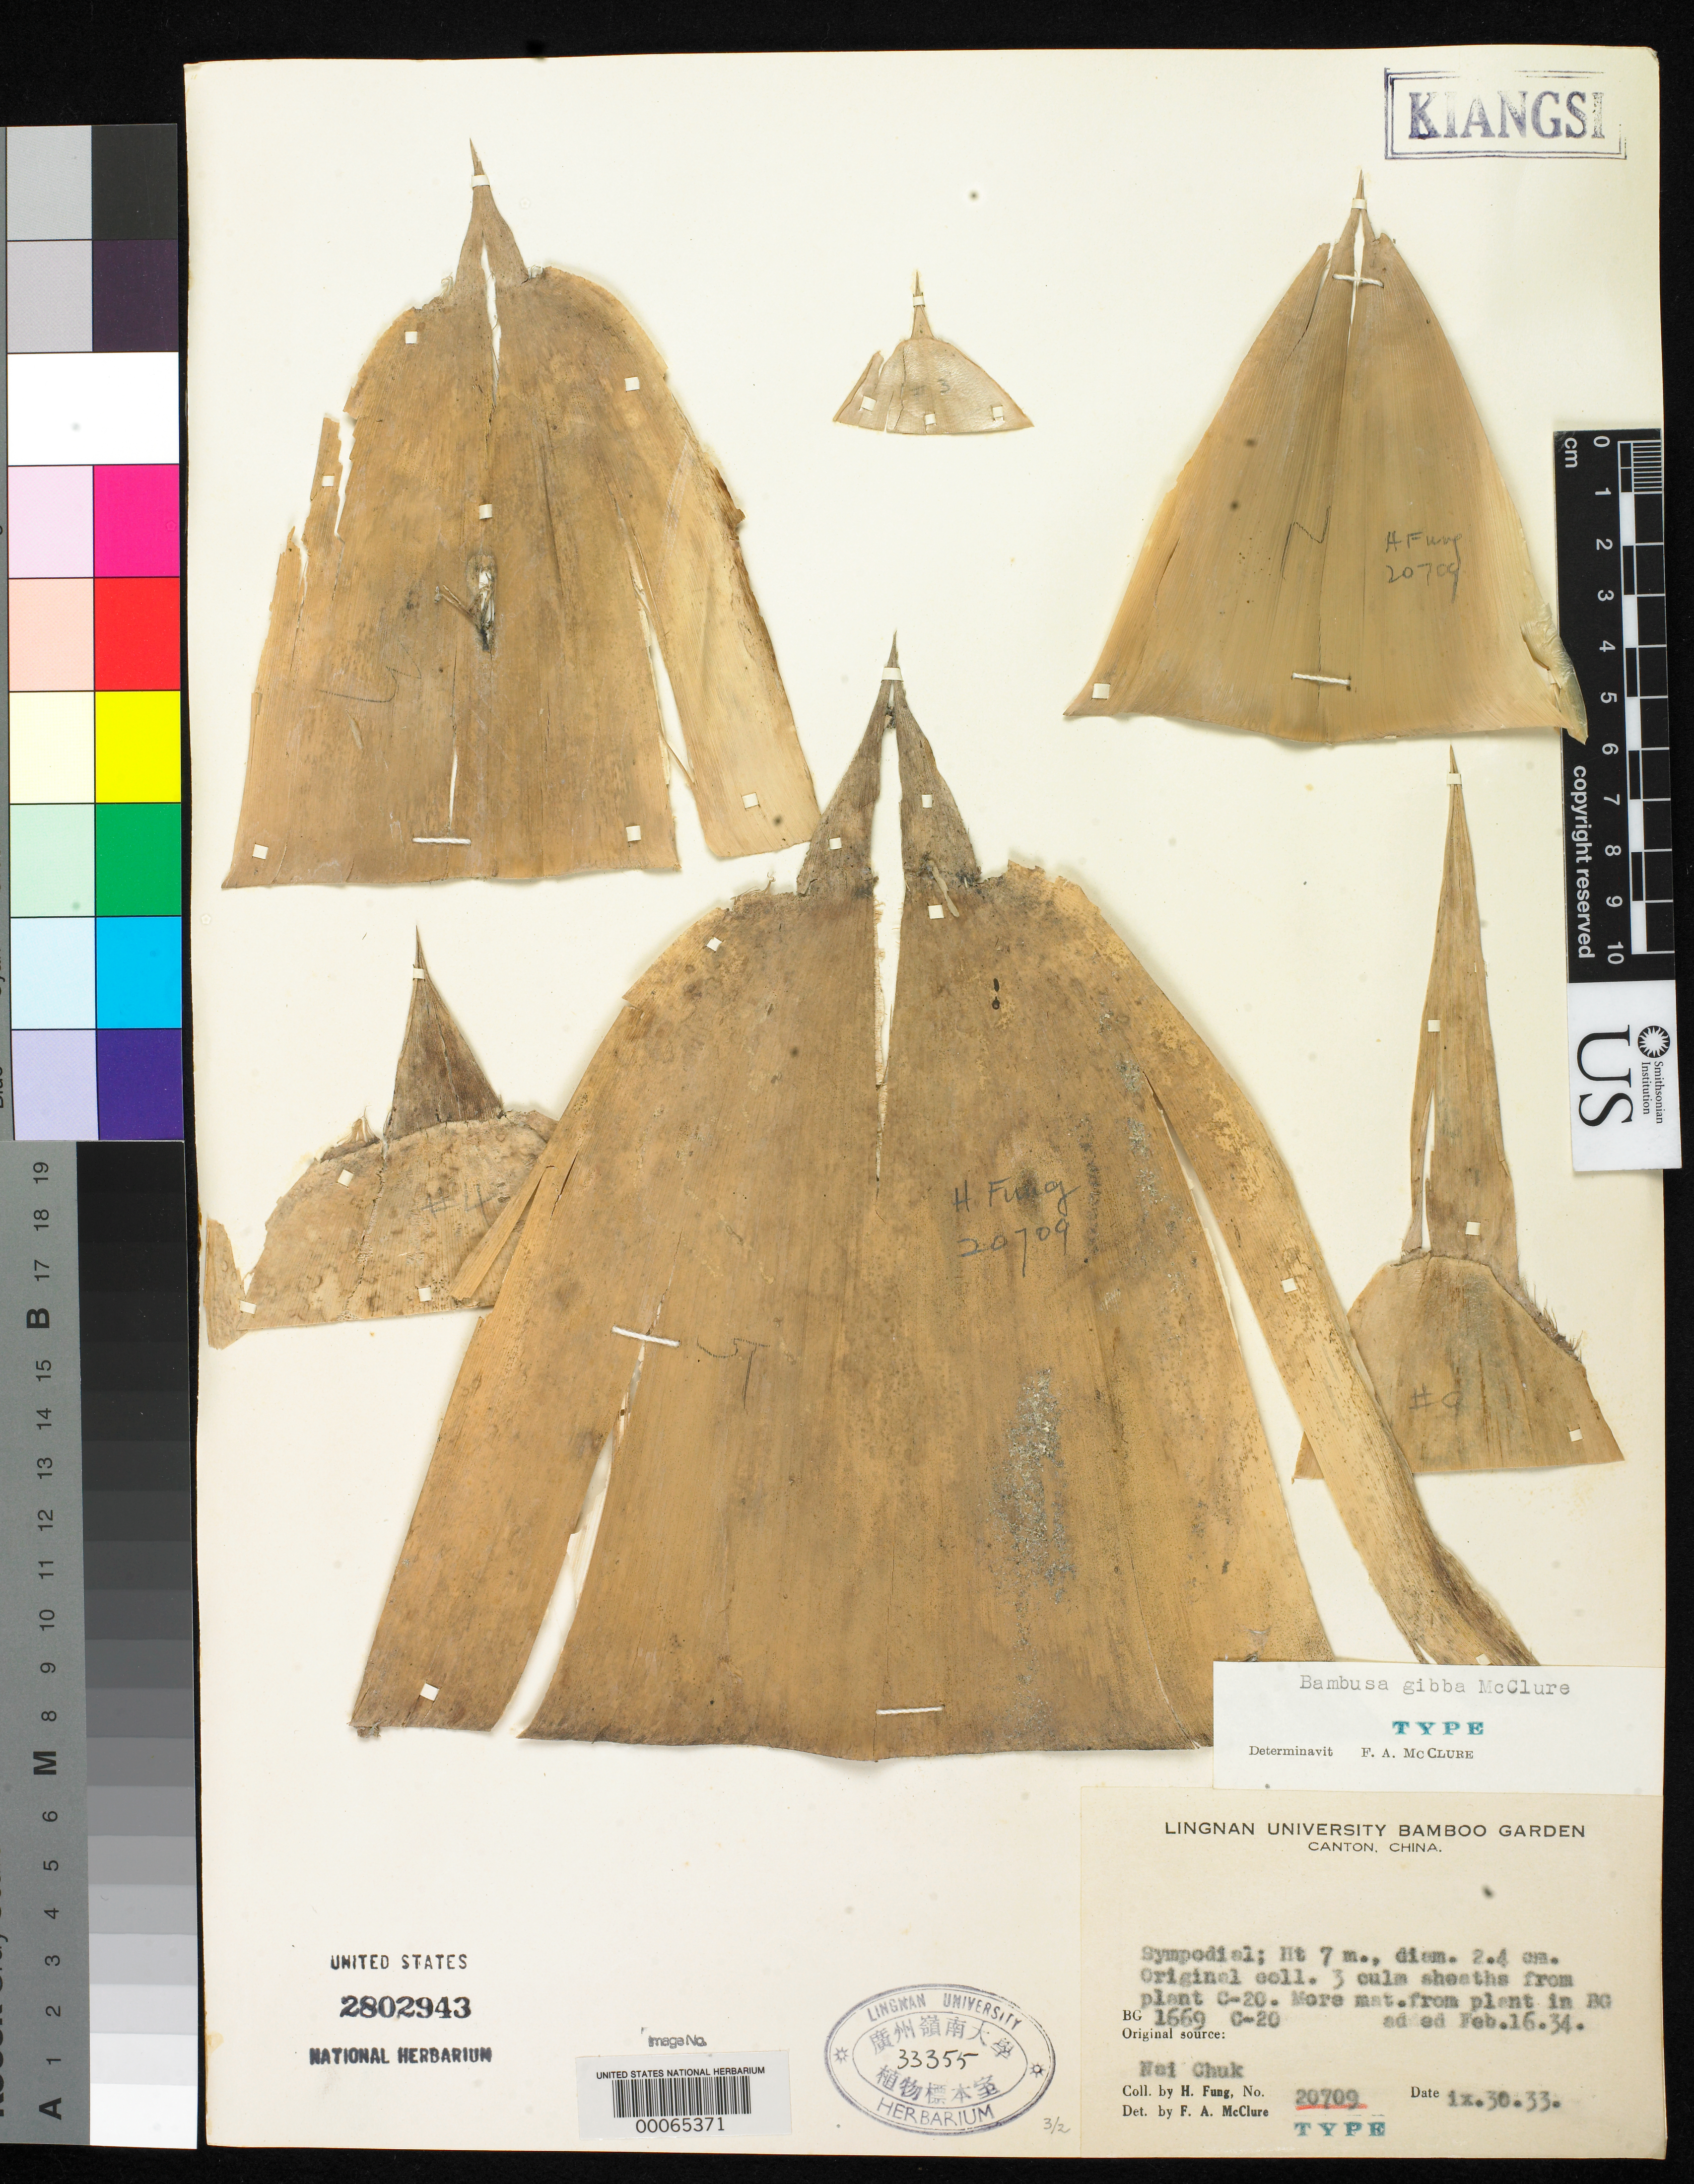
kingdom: Plantae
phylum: Tracheophyta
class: Liliopsida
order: Poales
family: Poaceae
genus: Bambusa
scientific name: Bambusa gibba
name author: McClure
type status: Holotype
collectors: H. L. Fung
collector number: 20709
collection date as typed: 30 Sep 1933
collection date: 1933-09-30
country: China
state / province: Guangxi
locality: S of Kanchow.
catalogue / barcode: US 2802943